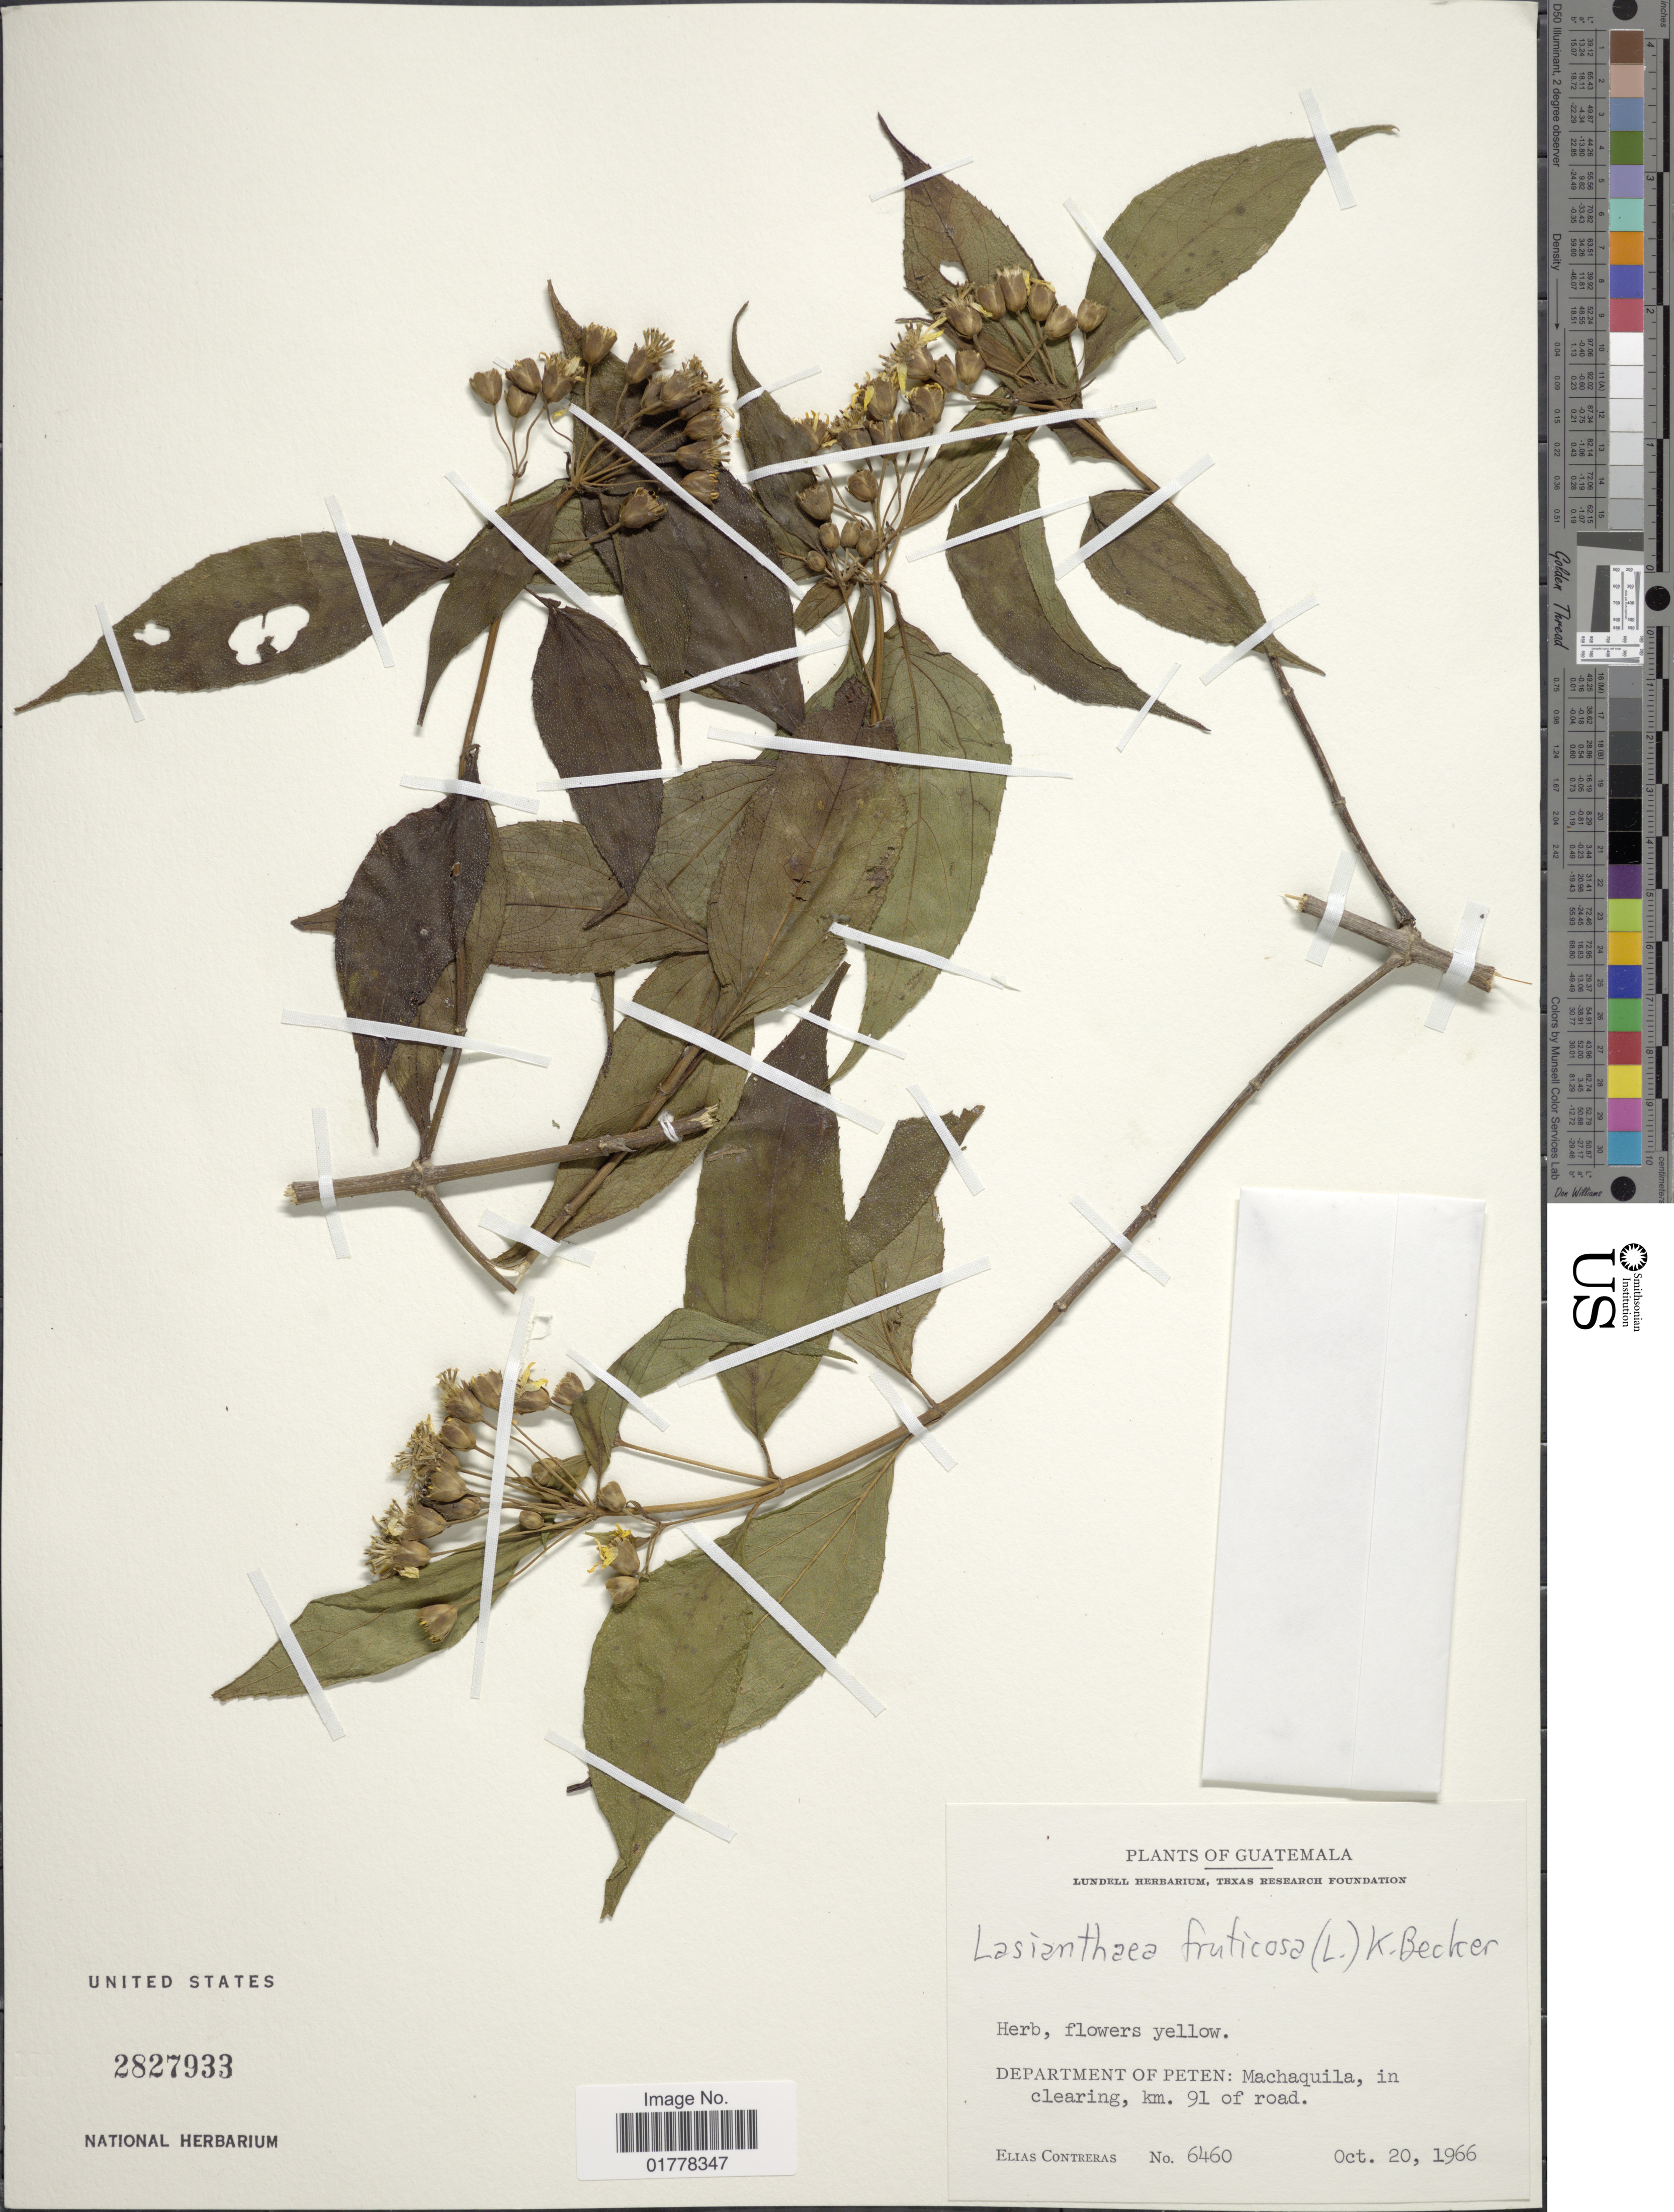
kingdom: Plantae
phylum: Tracheophyta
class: Magnoliopsida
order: Asterales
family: Asteraceae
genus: Lasianthaea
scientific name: Lasianthaea fruticosa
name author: (L.) K.M. Becker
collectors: E. Contreras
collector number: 6460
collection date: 1966-10-20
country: Guatemala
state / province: El Petén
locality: Department of Peten: Machaquila, in clearing, km. 91 of road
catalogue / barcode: US 2827933